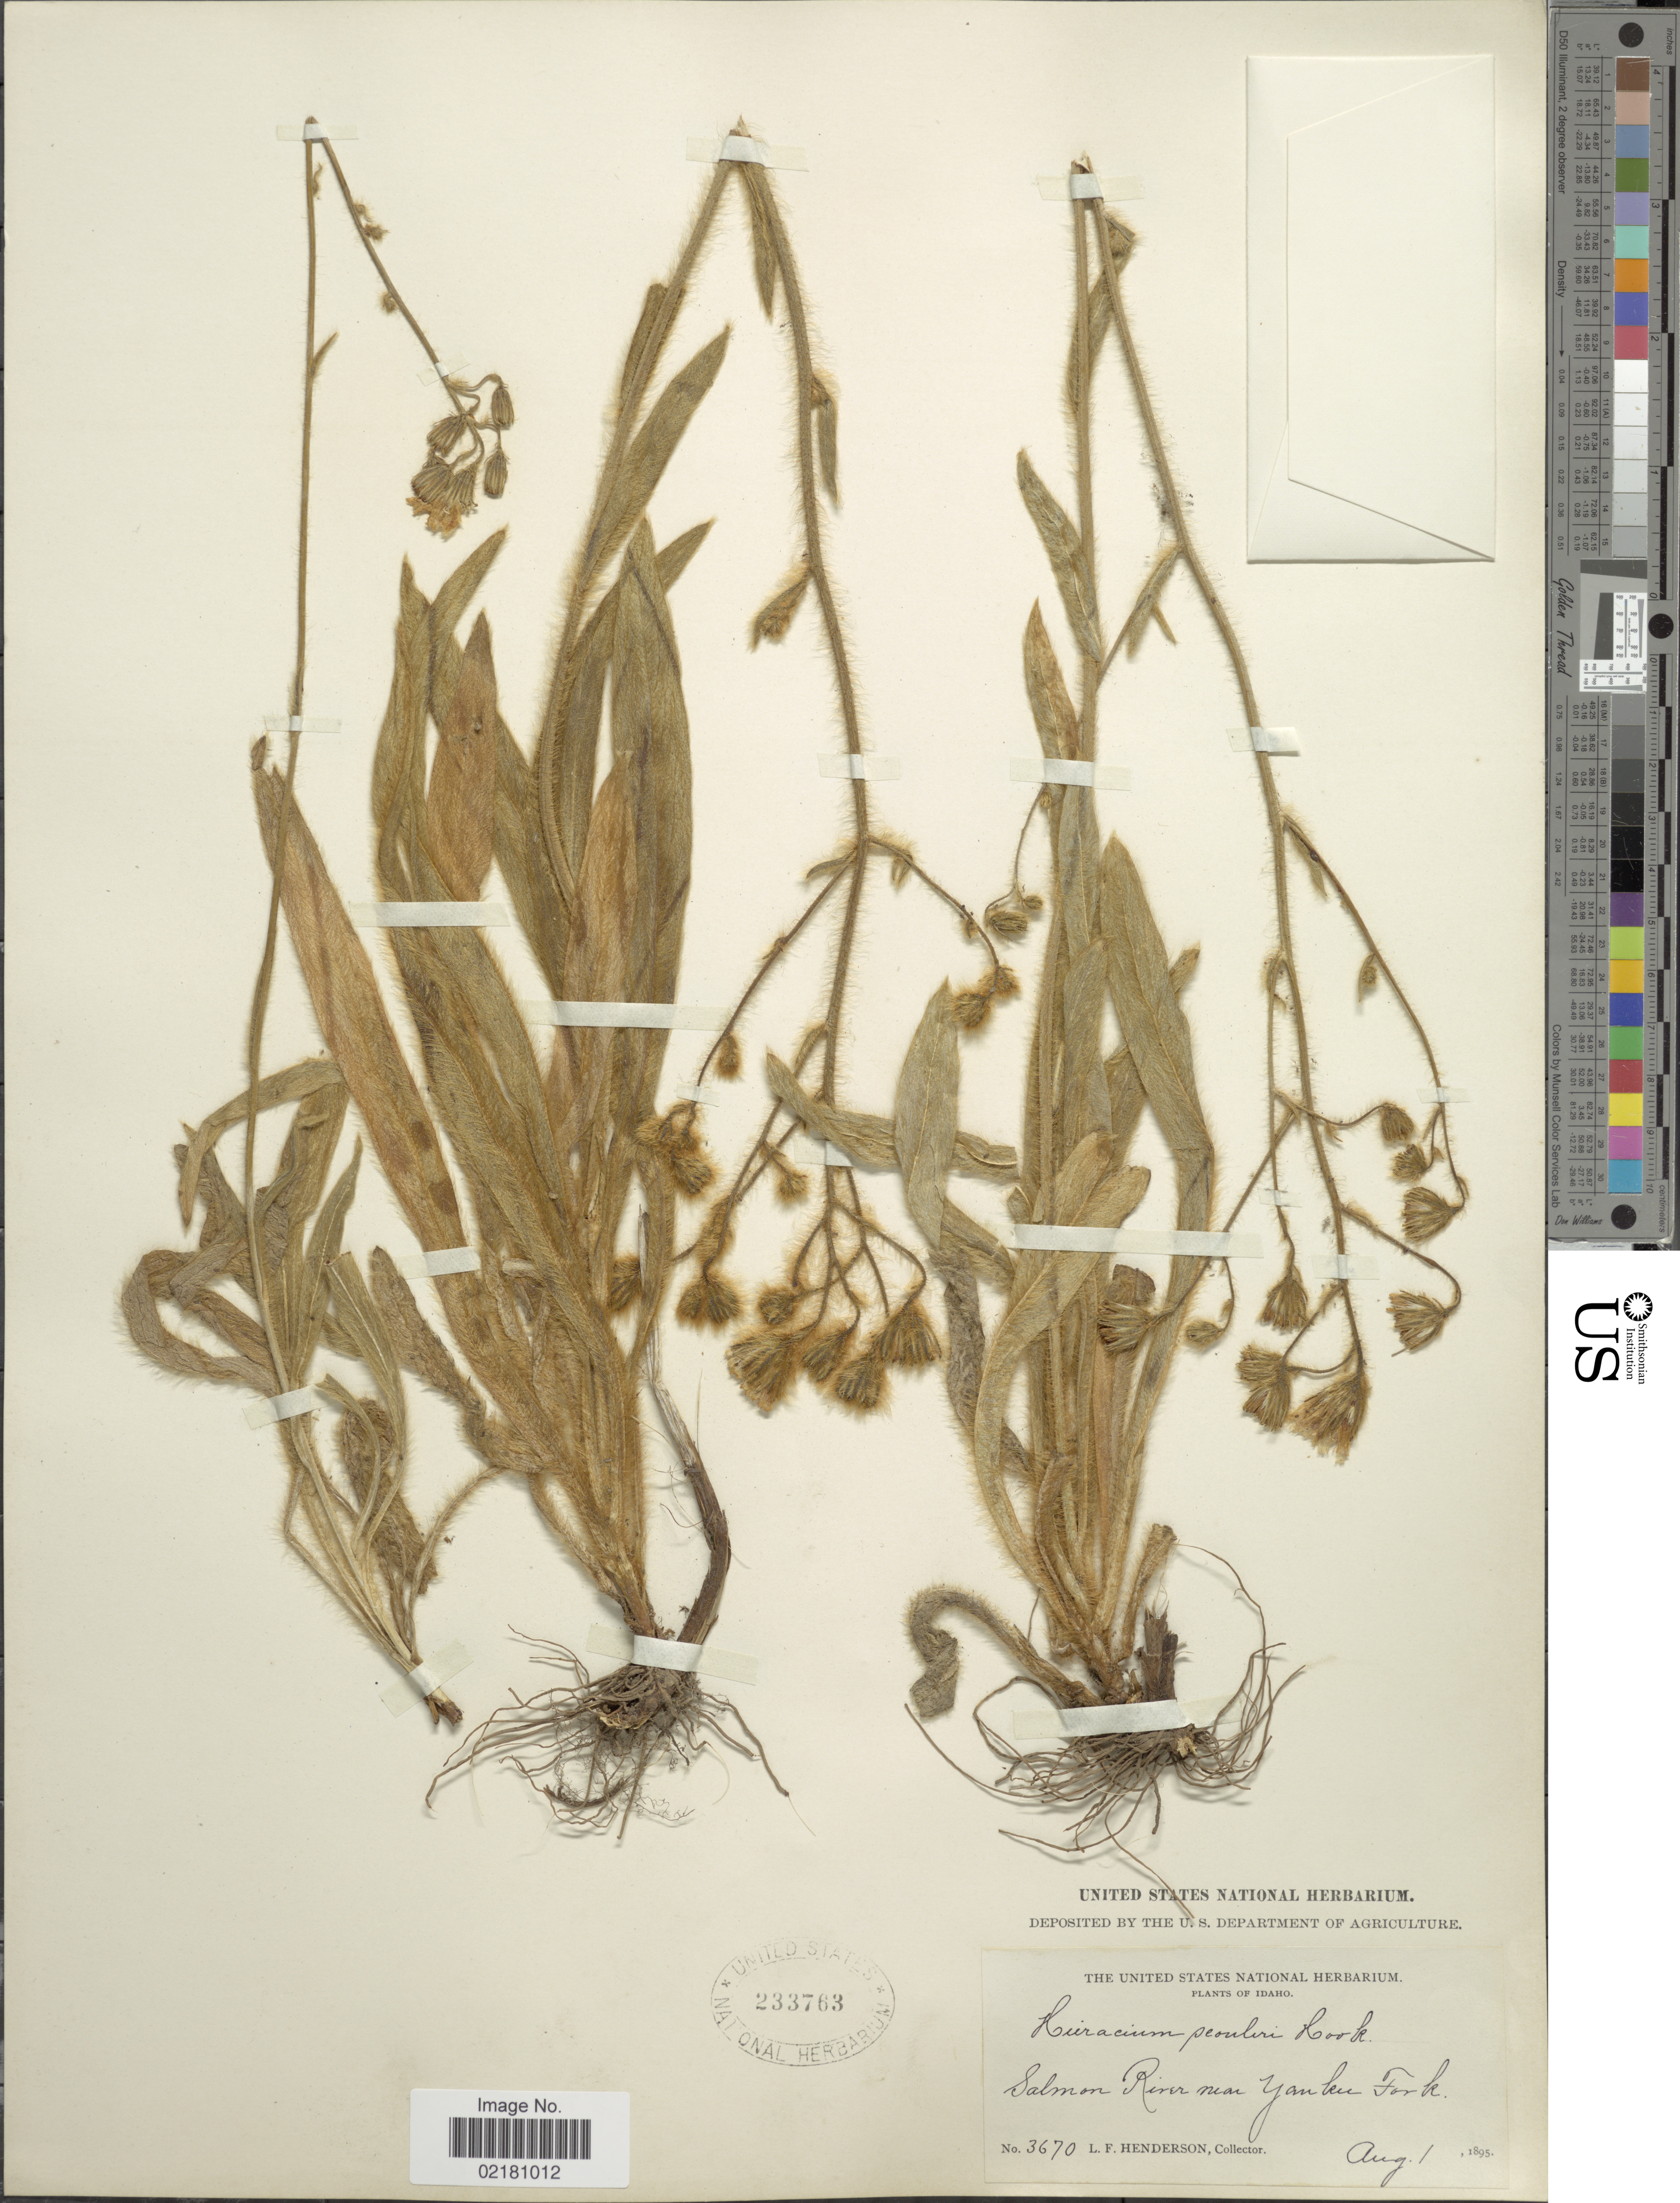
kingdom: Plantae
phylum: Tracheophyta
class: Magnoliopsida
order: Asterales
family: Asteraceae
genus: Hieracium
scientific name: Hieracium scouleri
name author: Hook.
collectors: L. Henderson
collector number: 3670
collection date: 1895-08-01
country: United States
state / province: Idaho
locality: Salmon River near Yankee Fork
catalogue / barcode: US 233763